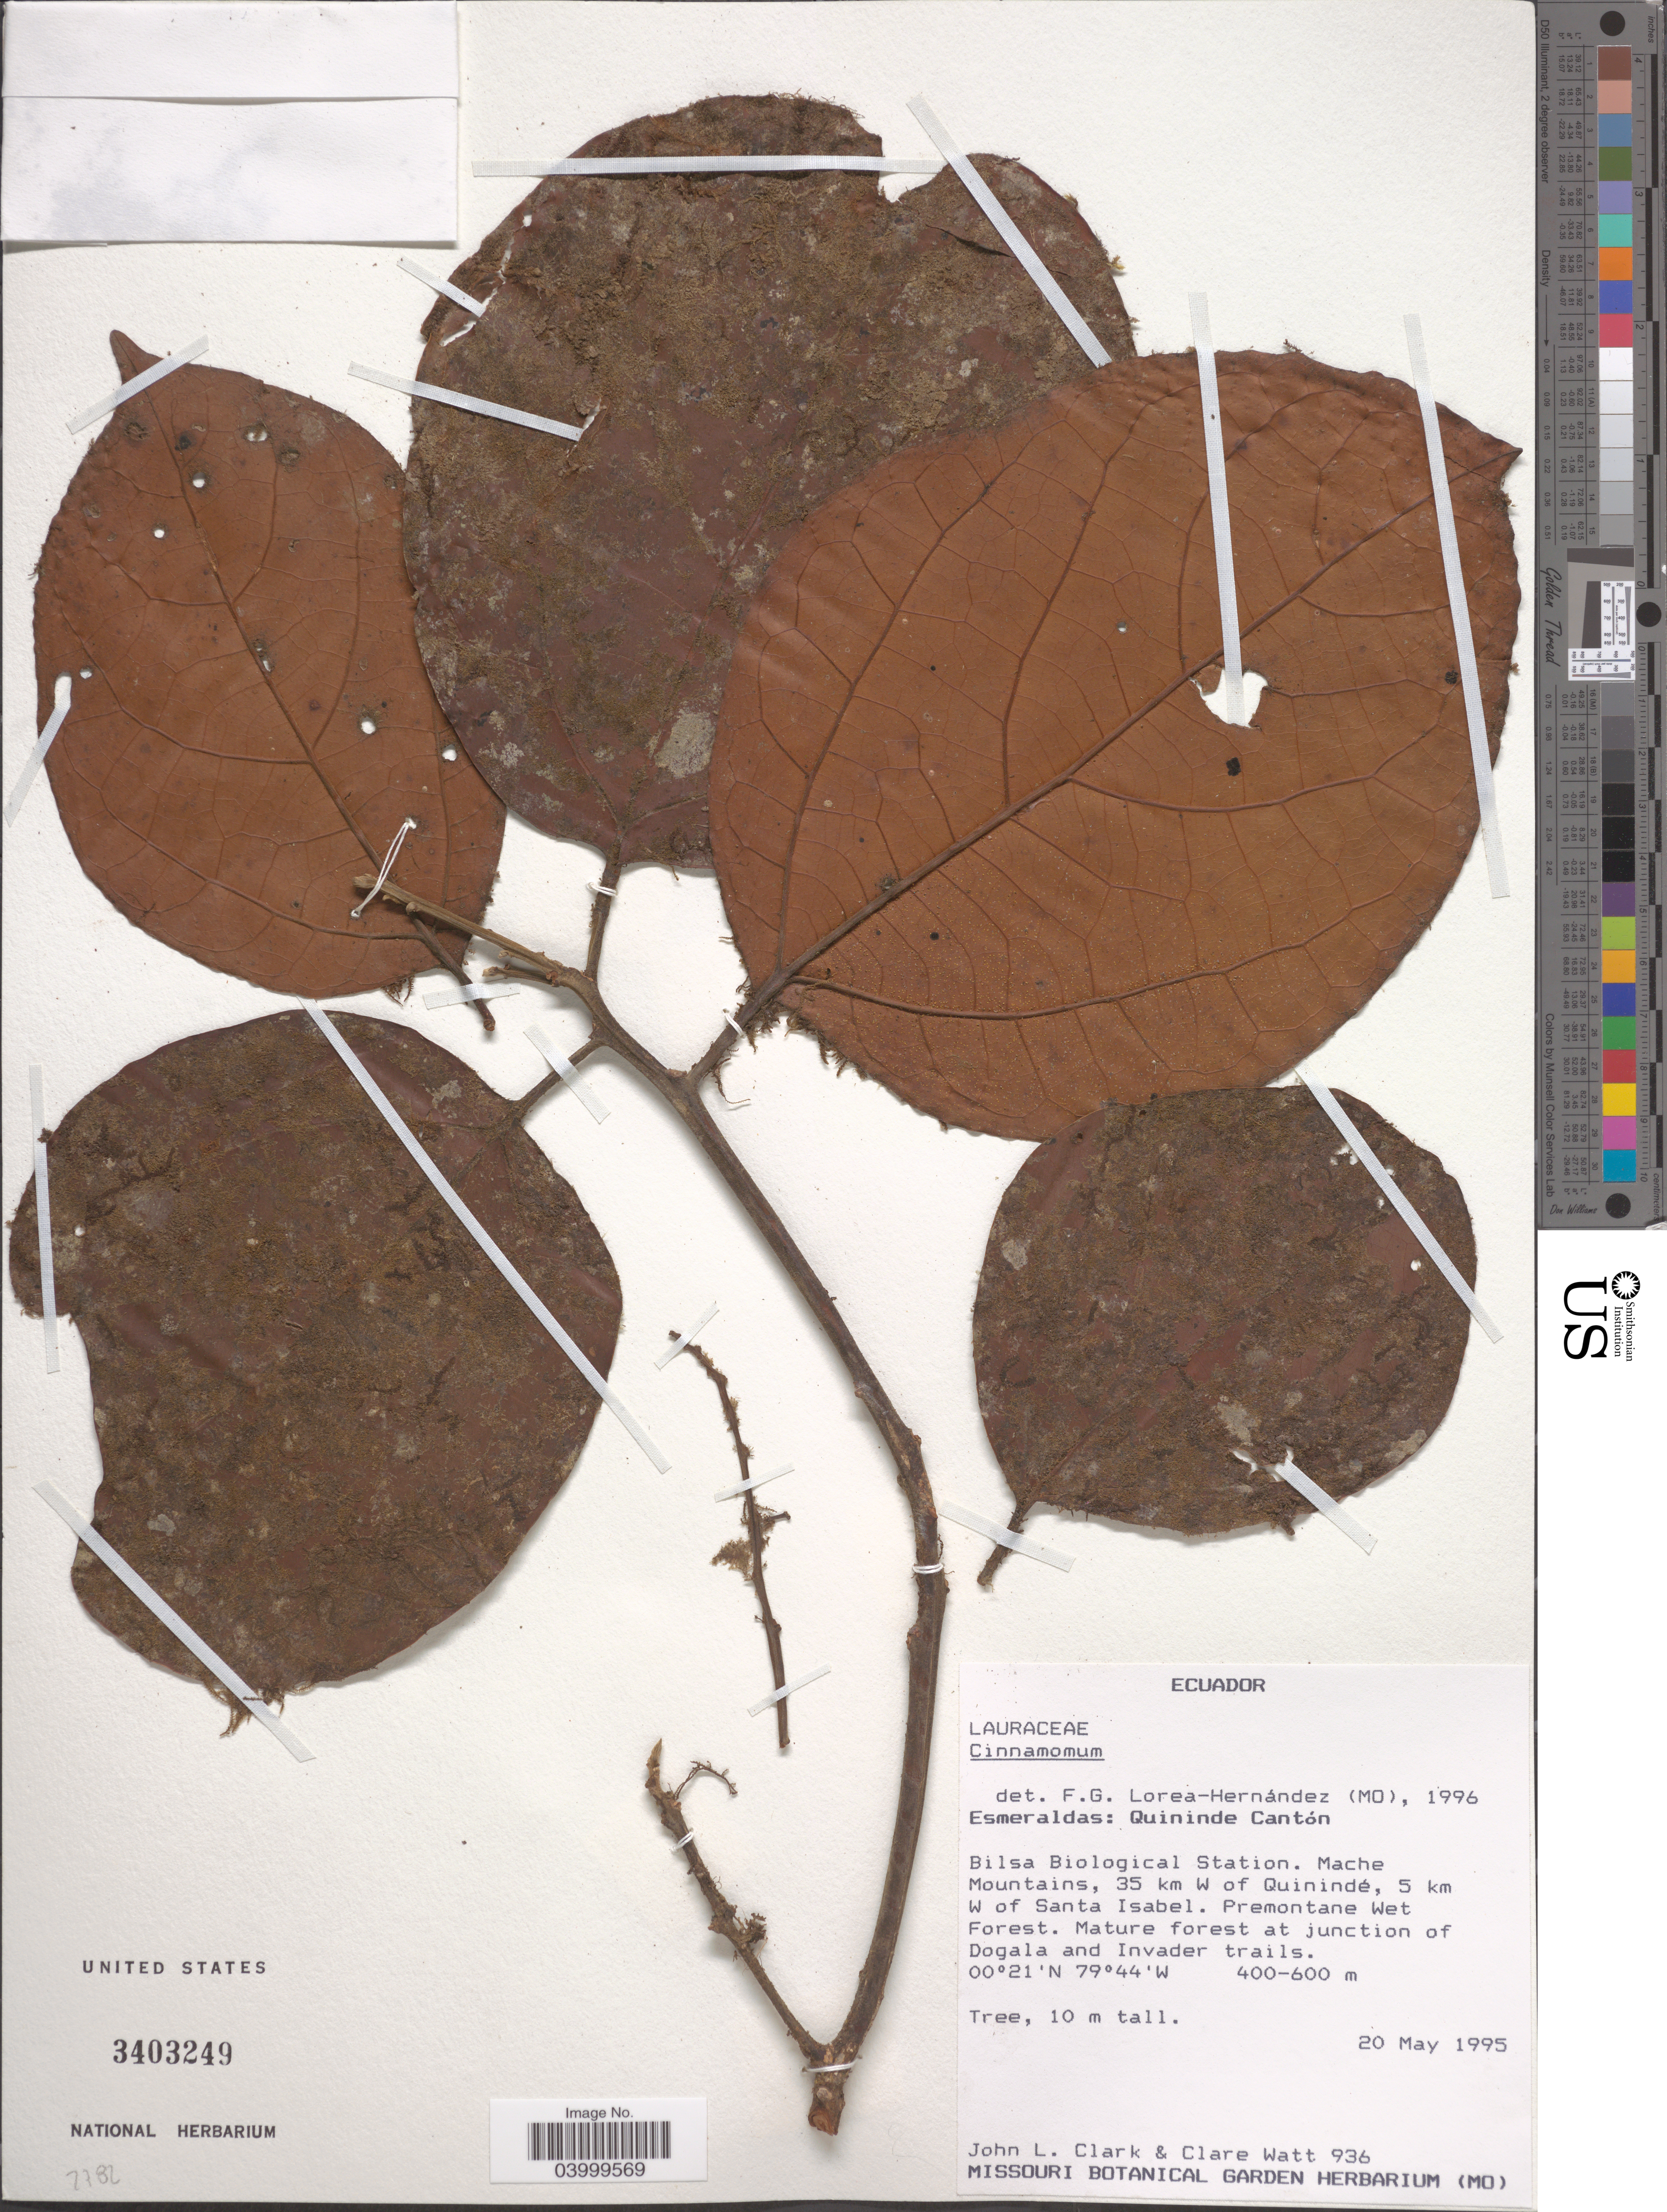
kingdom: Plantae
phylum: Tracheophyta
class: Magnoliopsida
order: Laurales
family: Lauraceae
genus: Cinnamomum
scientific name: Cinnamomum sp.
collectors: J. L. Clark & C. Watt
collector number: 936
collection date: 1995-05-20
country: Ecuador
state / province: Esmeraldas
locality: Quininde Cantón. Bilsa Biological Station. Mache Mountains, 35 km W of Quinindé, 5 km W of Santa Isabel. Mature forest at junction of Dogala and Invader trails.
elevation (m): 400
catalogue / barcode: US 3403249